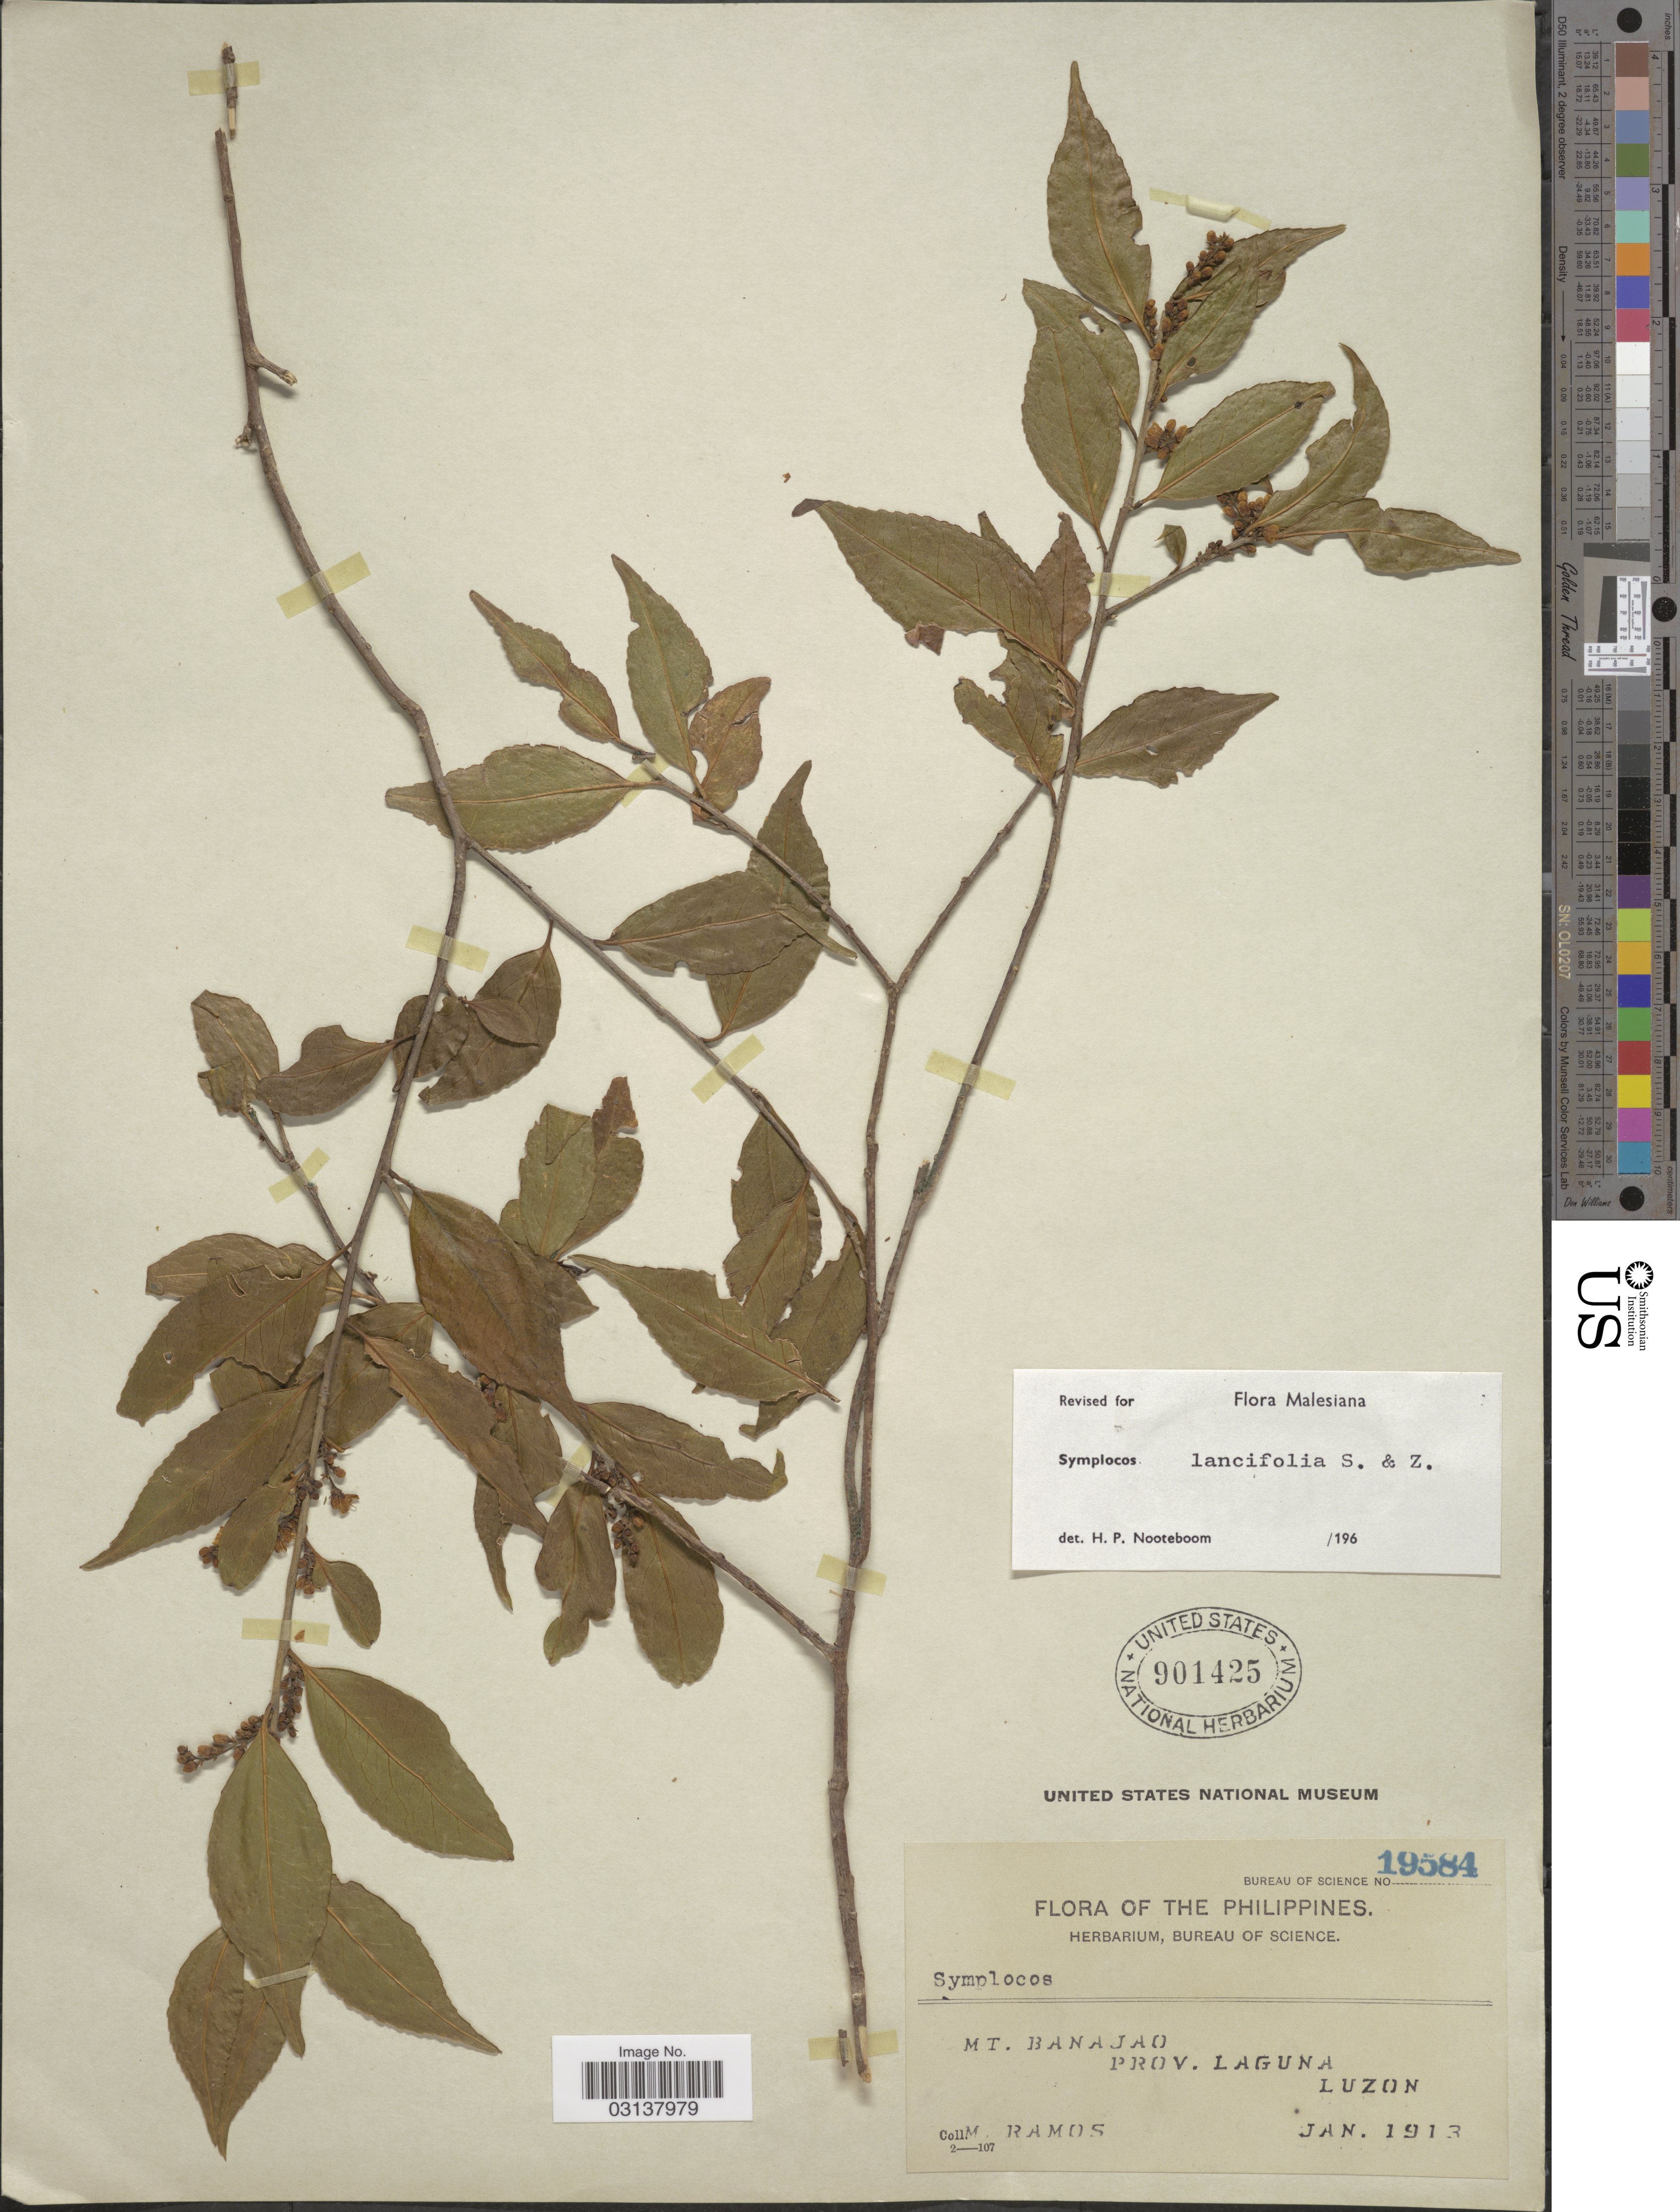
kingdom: Plantae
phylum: Tracheophyta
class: Magnoliopsida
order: Ericales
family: Symplocaceae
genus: Symplocos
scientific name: Symplocos lancifolia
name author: Siebert & Zucc.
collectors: M. Ramos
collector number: Bureau of Science 19584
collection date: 1913-01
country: Philippines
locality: The Philippines. Mt. Banajao, Prov. Laguna, Luzon.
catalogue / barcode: US 901425